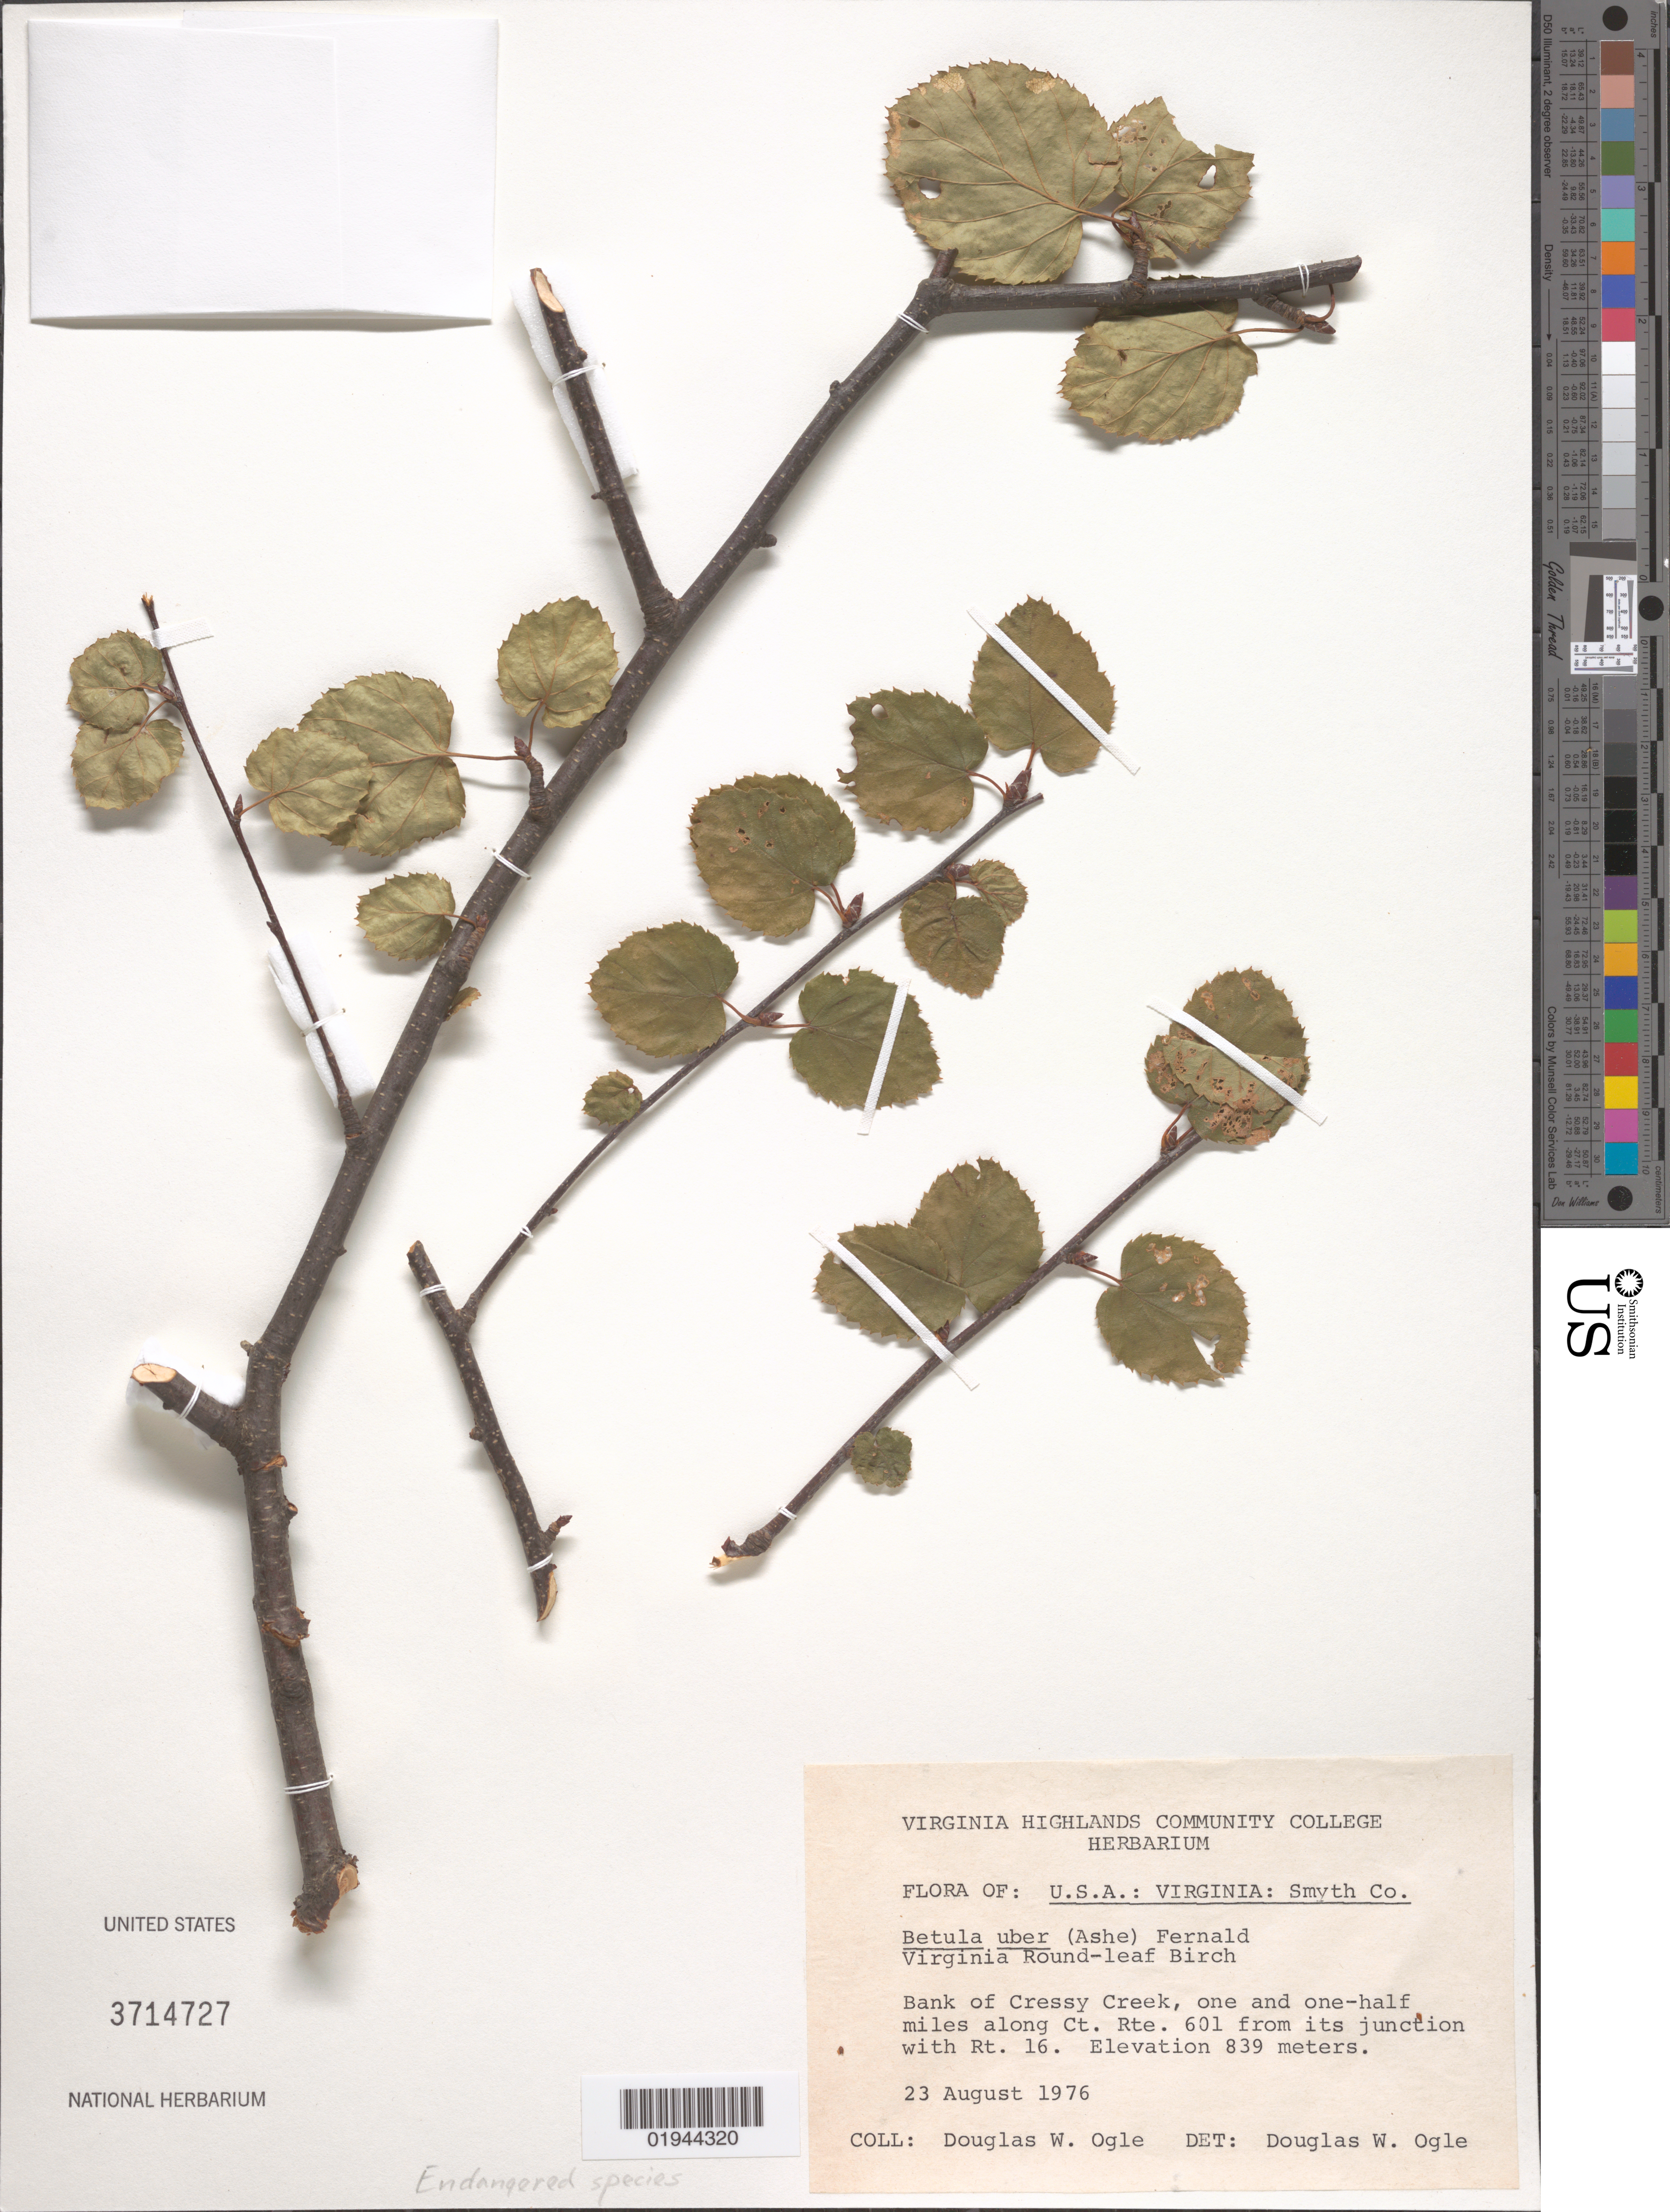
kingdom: Plantae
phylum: Tracheophyta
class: Magnoliopsida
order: Fagales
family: Betulaceae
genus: Betula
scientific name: Betula uber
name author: (Ashe) Fernald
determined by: Ogle, D. W.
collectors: D. Ogle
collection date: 1976-08-23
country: United States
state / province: Virginia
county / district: Smyth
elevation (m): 839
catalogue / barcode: US 3714727